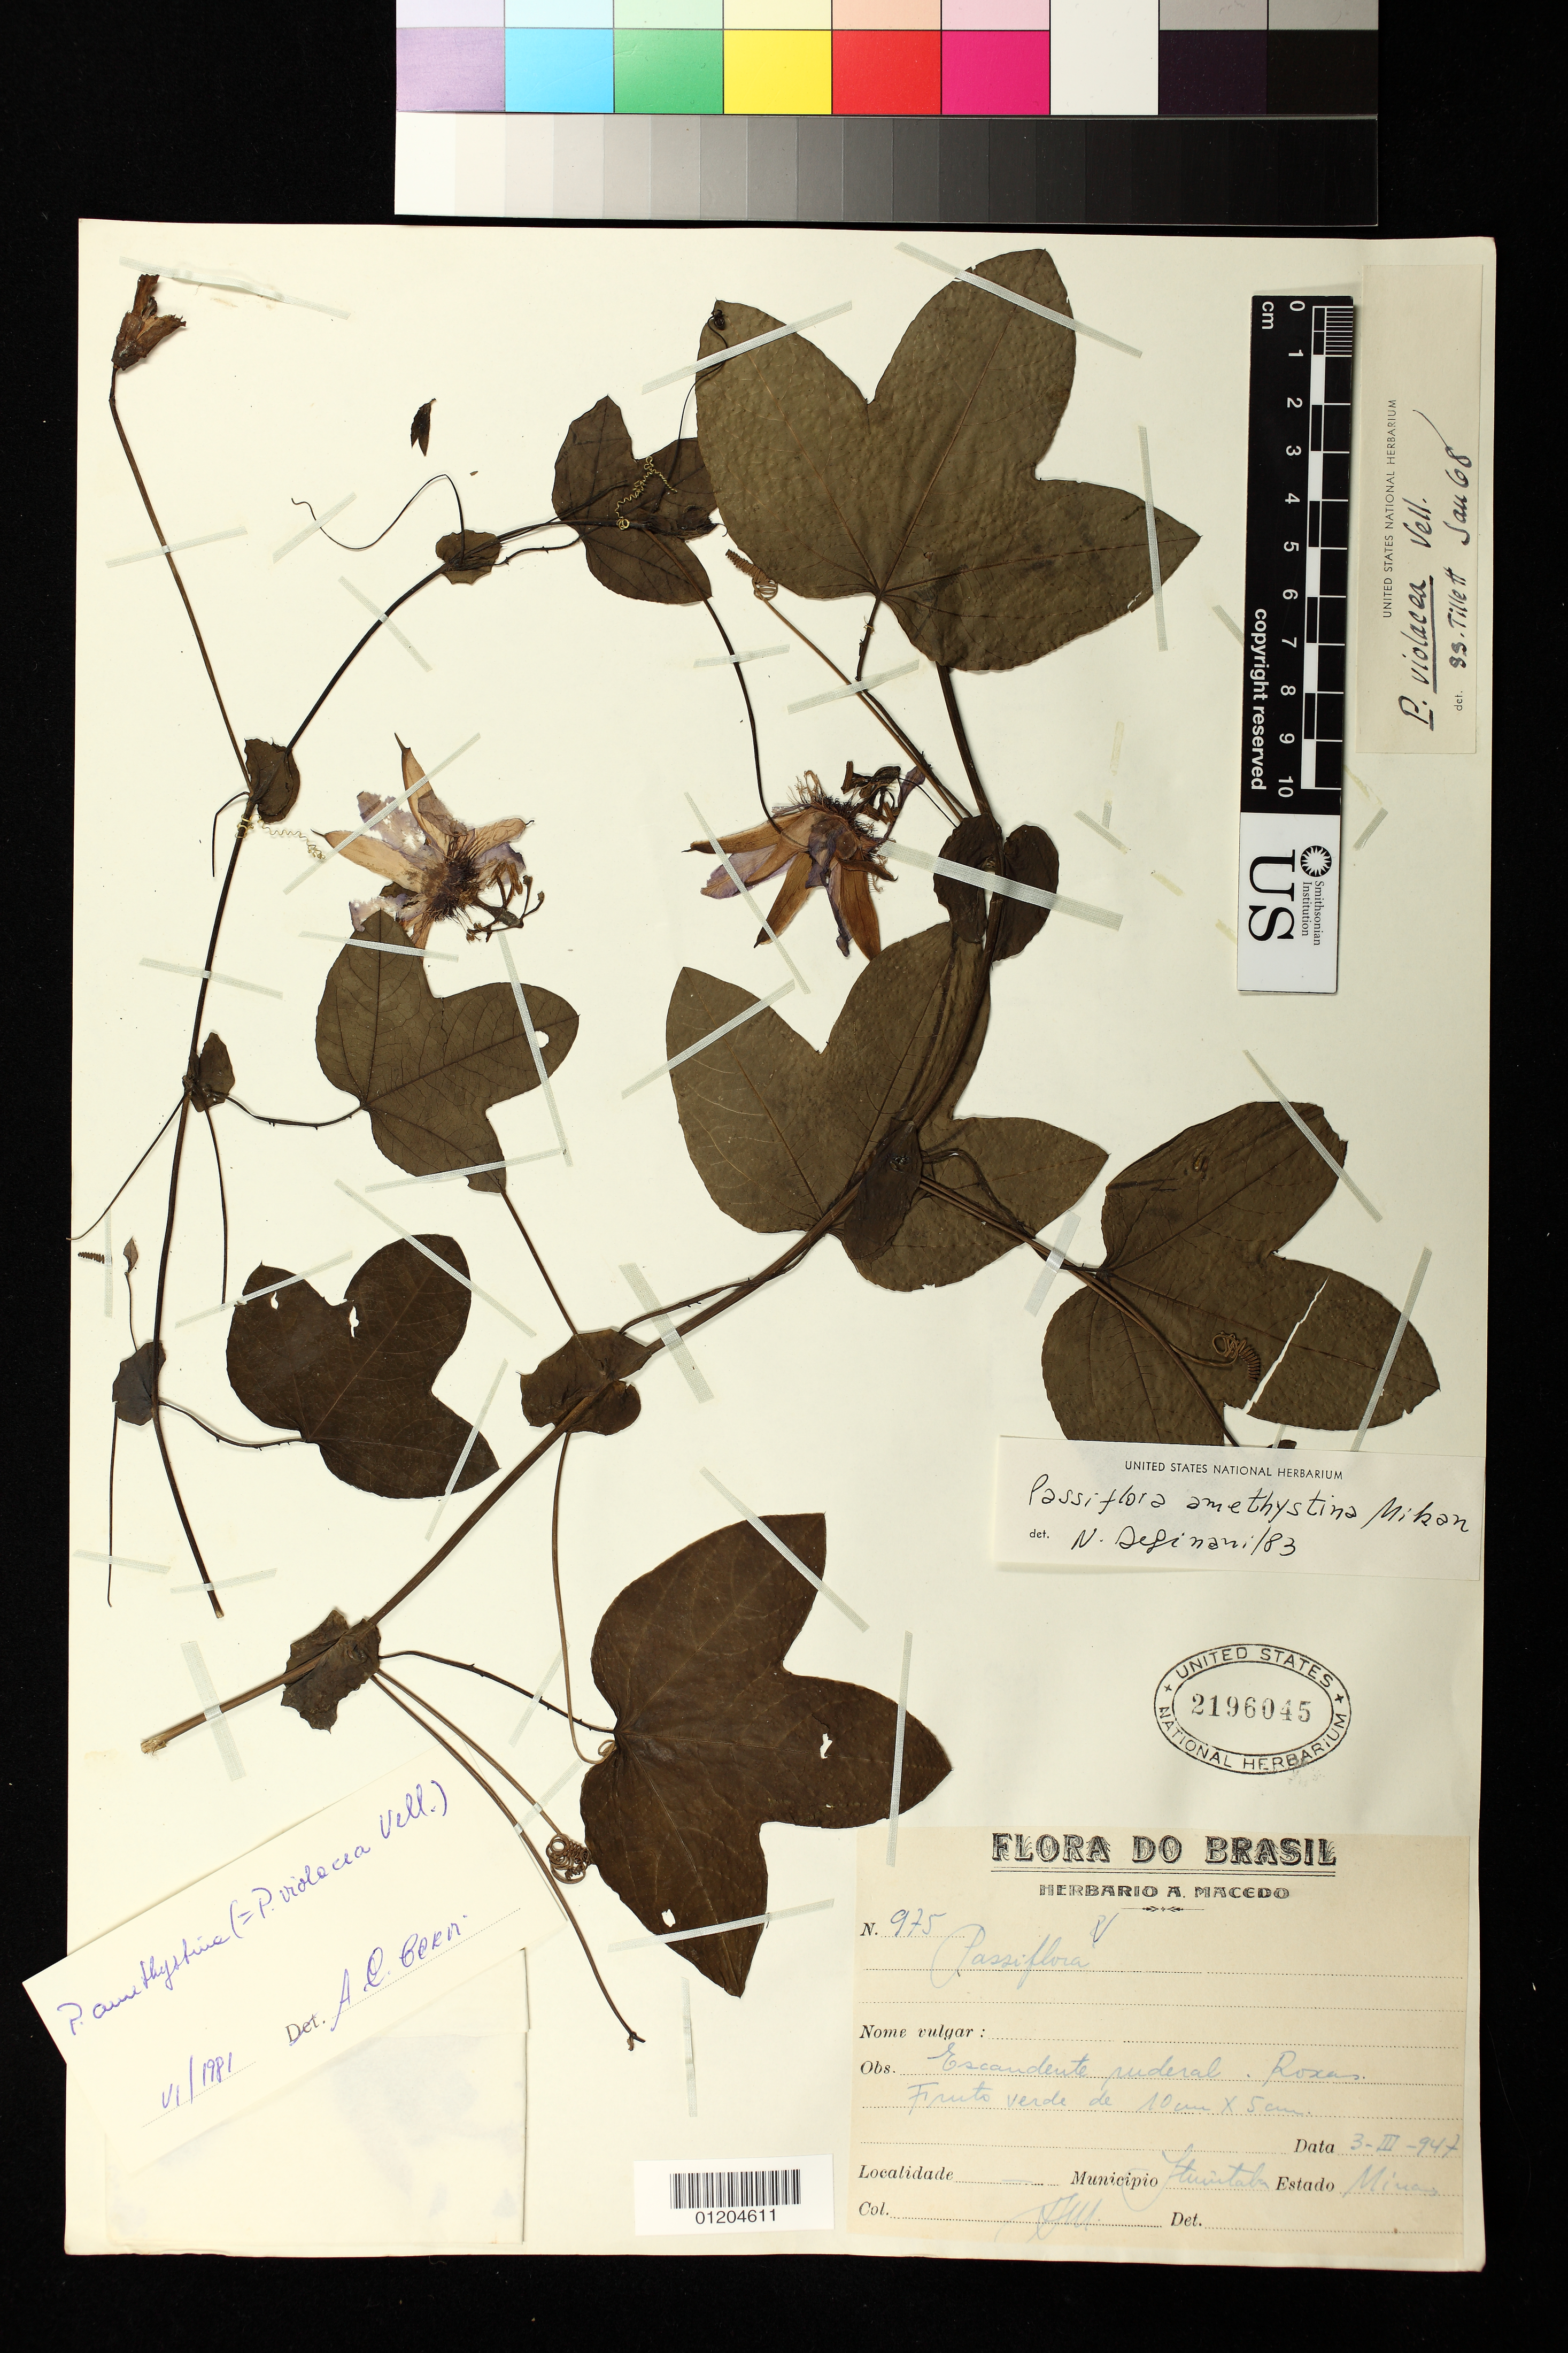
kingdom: Plantae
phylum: Tracheophyta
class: Magnoliopsida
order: Malpighiales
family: Passifloraceae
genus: Passiflora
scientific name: Passiflora amethystina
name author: J.C. Mikan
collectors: A. Macedo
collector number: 975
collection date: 1947-03-03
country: Brazil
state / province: Minas Gerais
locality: Ituiutaba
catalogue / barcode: US 2196045